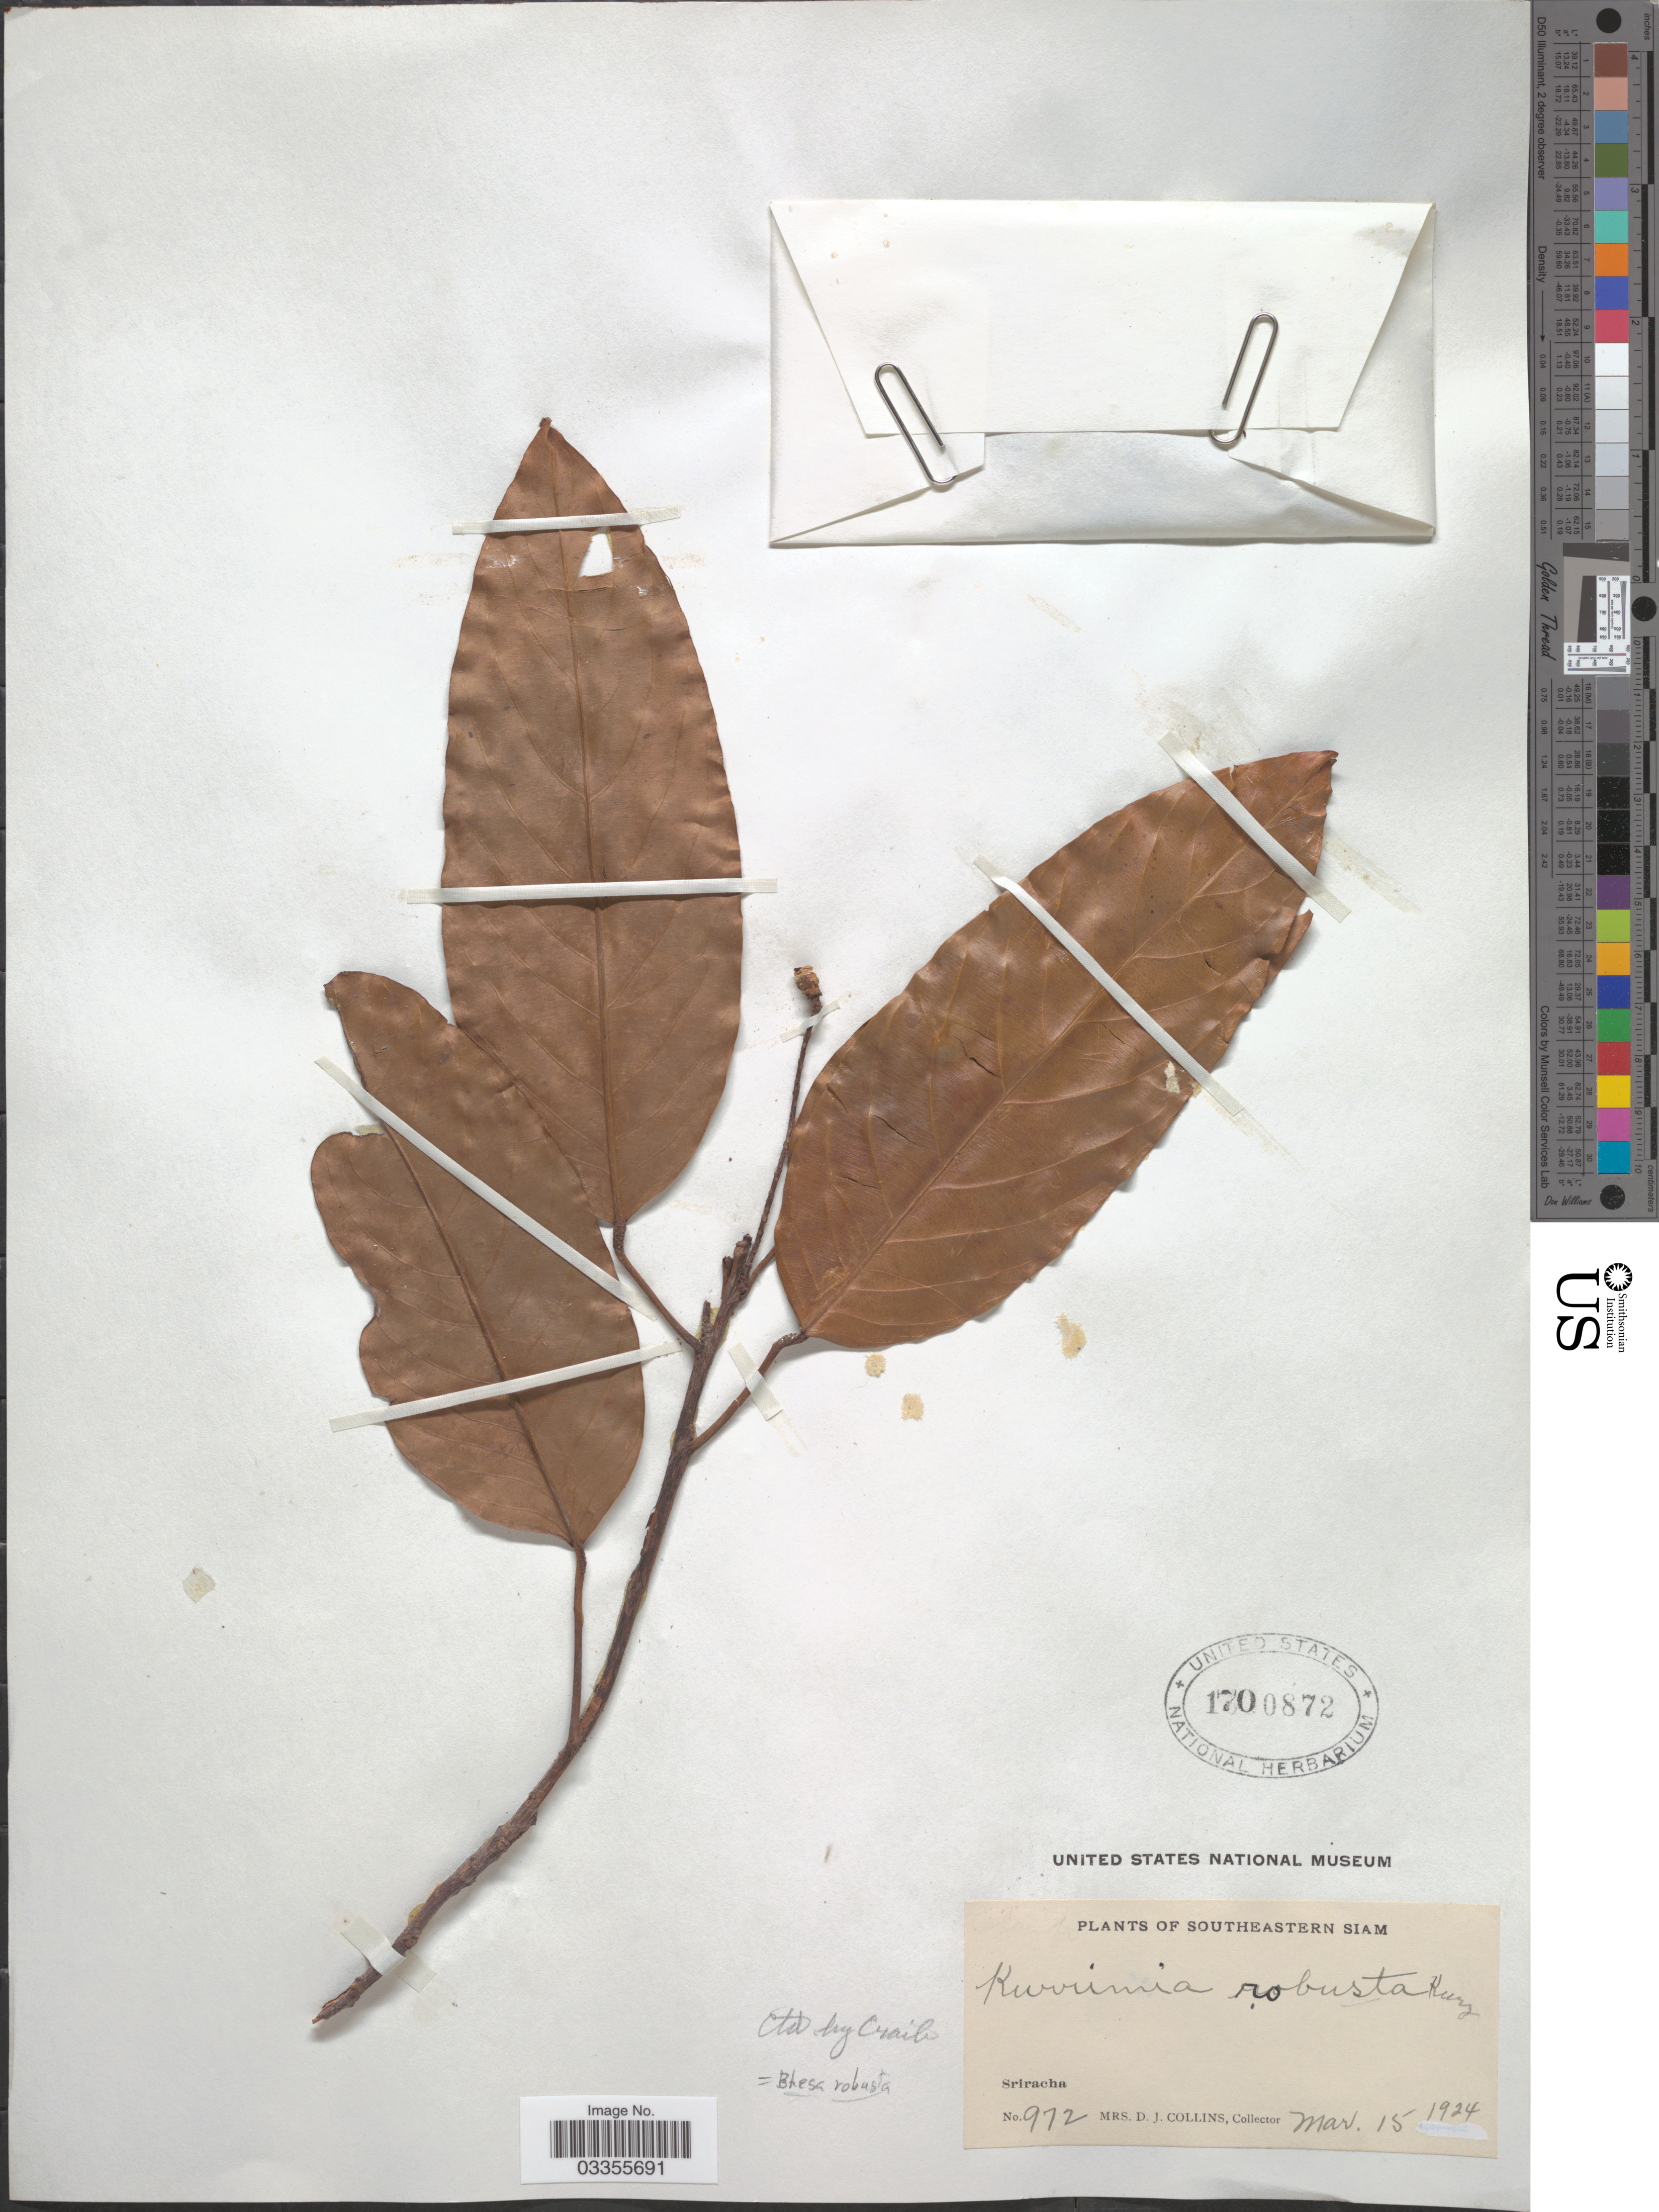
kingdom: Plantae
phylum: Tracheophyta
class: Magnoliopsida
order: Malpighiales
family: Centroplacaceae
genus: Bhesa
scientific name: Bhesa robusta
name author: (Roxb.) Ding Hou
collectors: Mrs. D. J. Collins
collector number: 972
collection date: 1924-03-15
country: Thailand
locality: Southeastern Siam. Sriracha.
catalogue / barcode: US 1700872